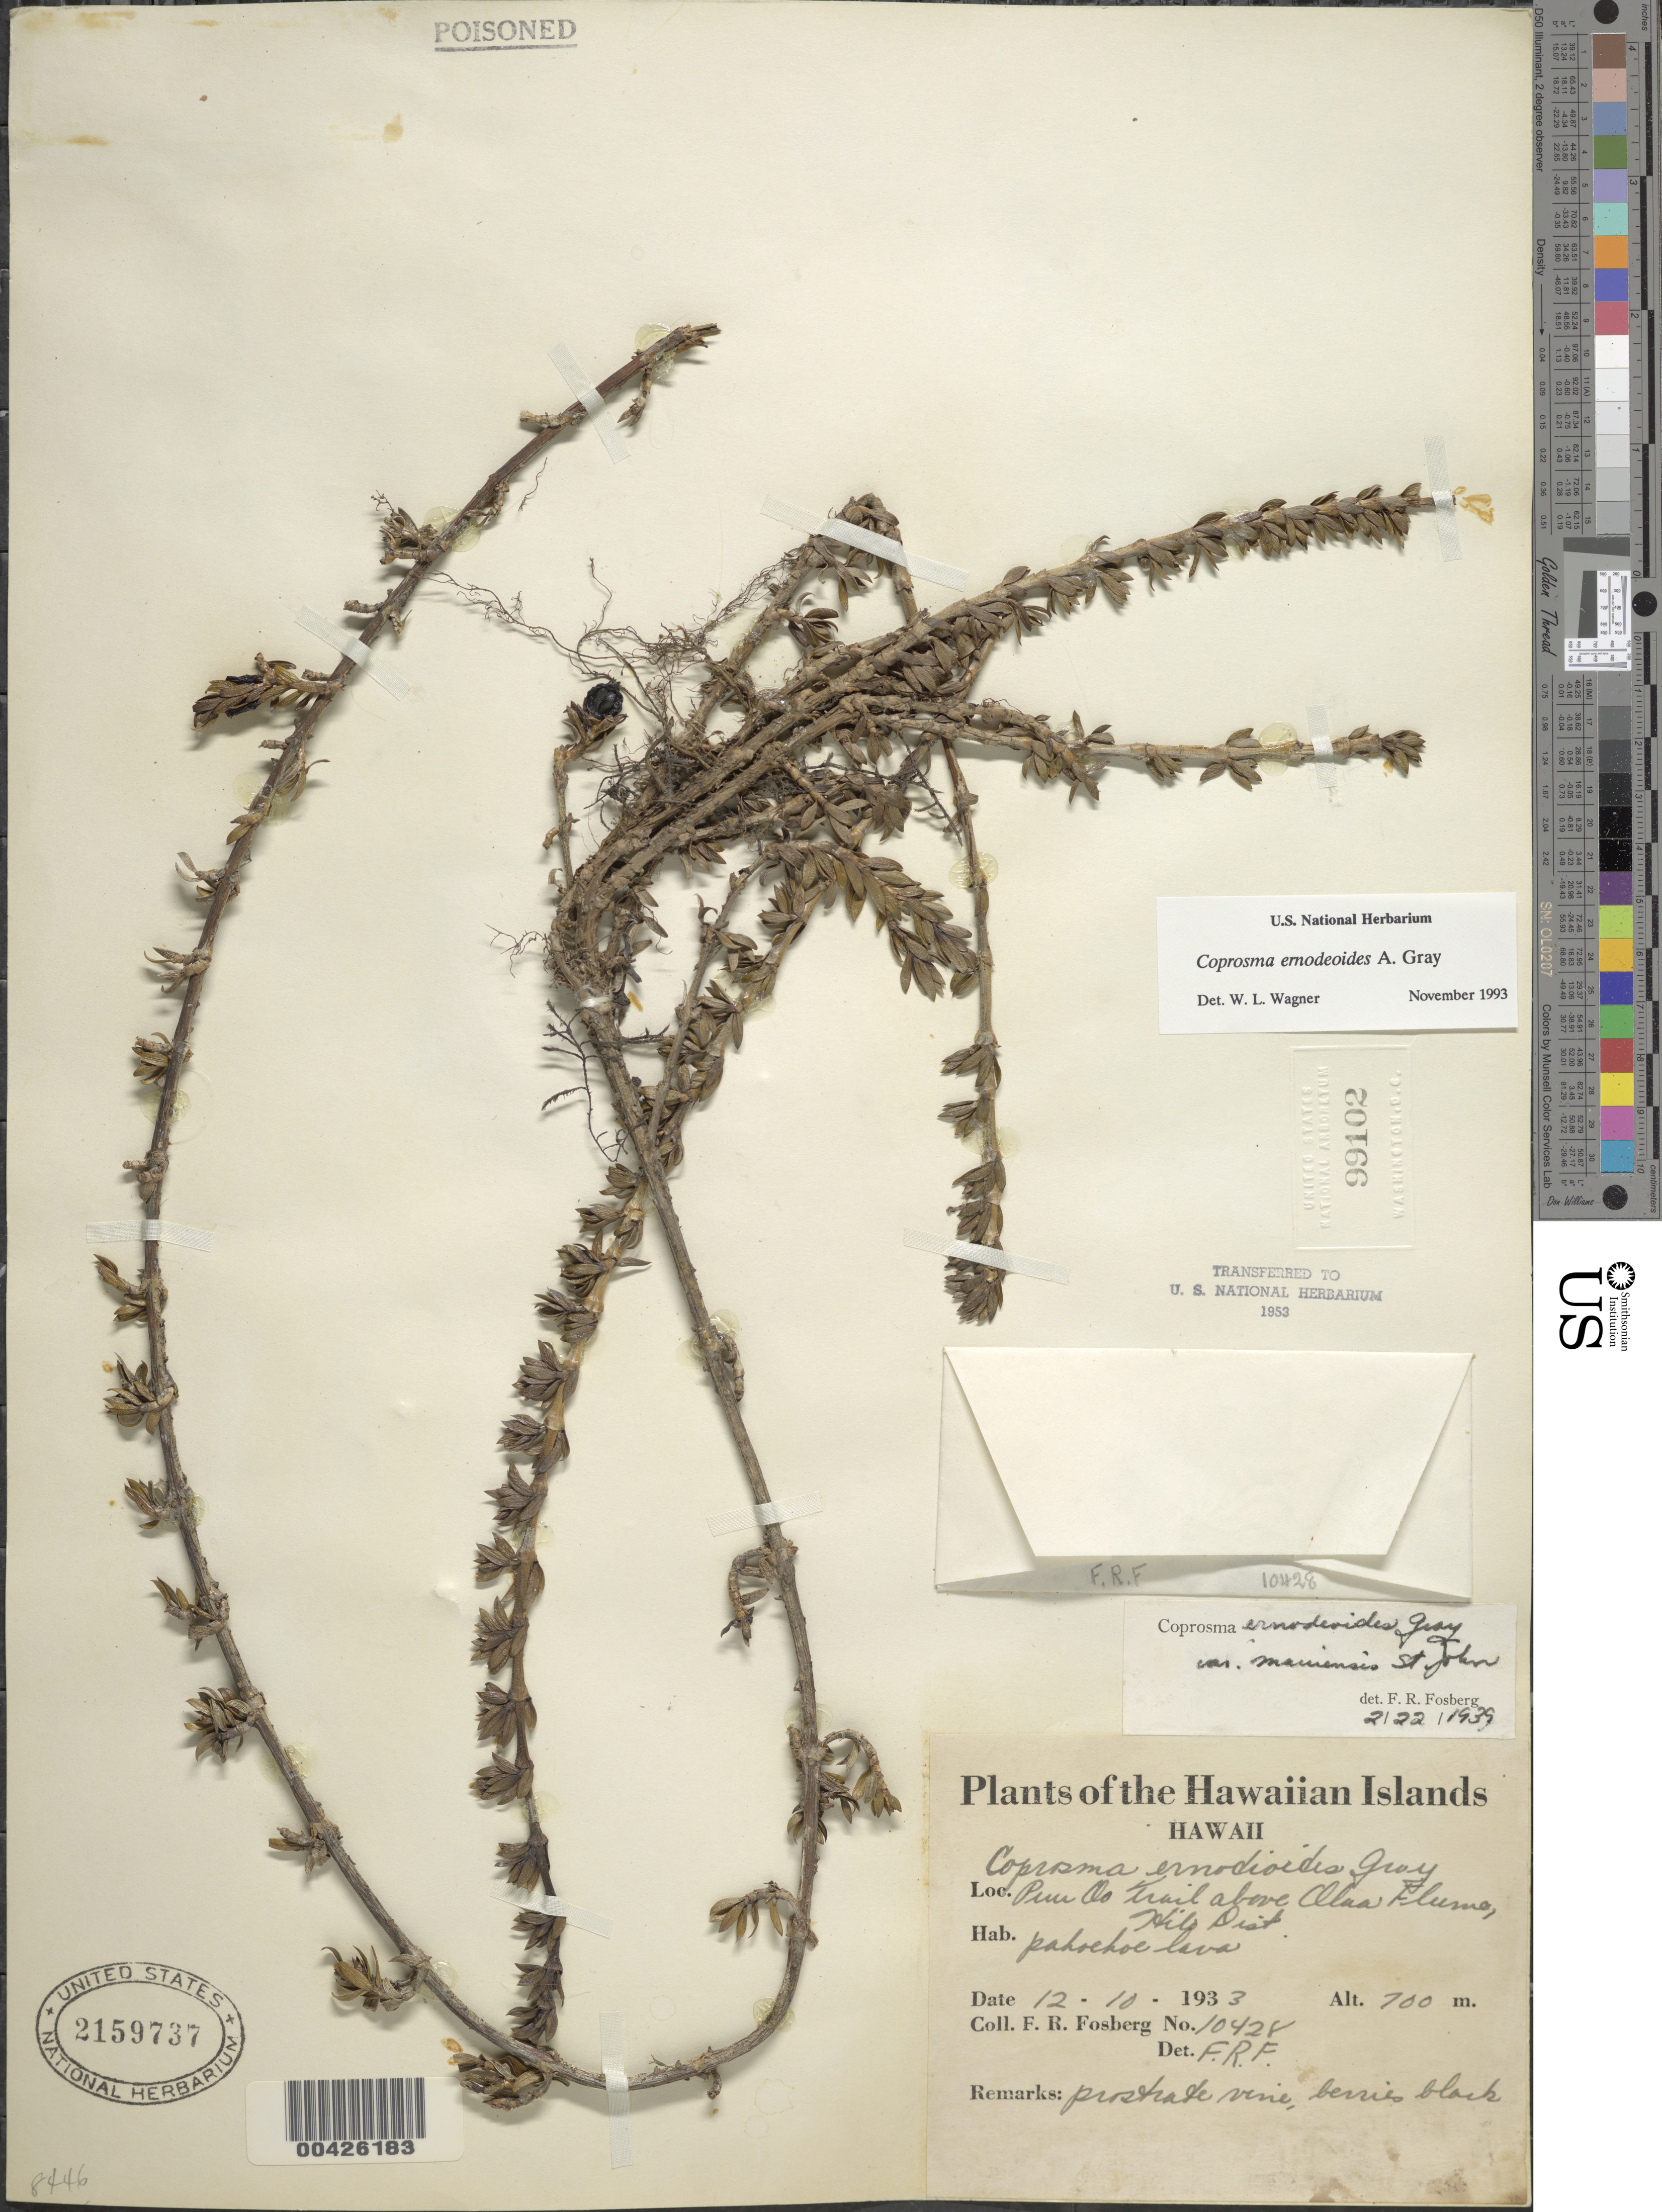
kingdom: Plantae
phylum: Tracheophyta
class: Magnoliopsida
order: Gentianales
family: Rubiaceae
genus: Coprosma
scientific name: Coprosma ernodeoides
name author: A. Gray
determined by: Wagner, W. L., (BOT), Smithsonian Institution - National Museum of Natural History (UNITED STATES)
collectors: F. R. Fosberg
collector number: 10428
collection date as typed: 10 Dec 1933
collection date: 1933-12-10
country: United States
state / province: Hawaii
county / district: Hawaii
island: Hawaii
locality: Puu Oo Trail above Olua Flume, Hilo District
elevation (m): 700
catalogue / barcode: US 2159737